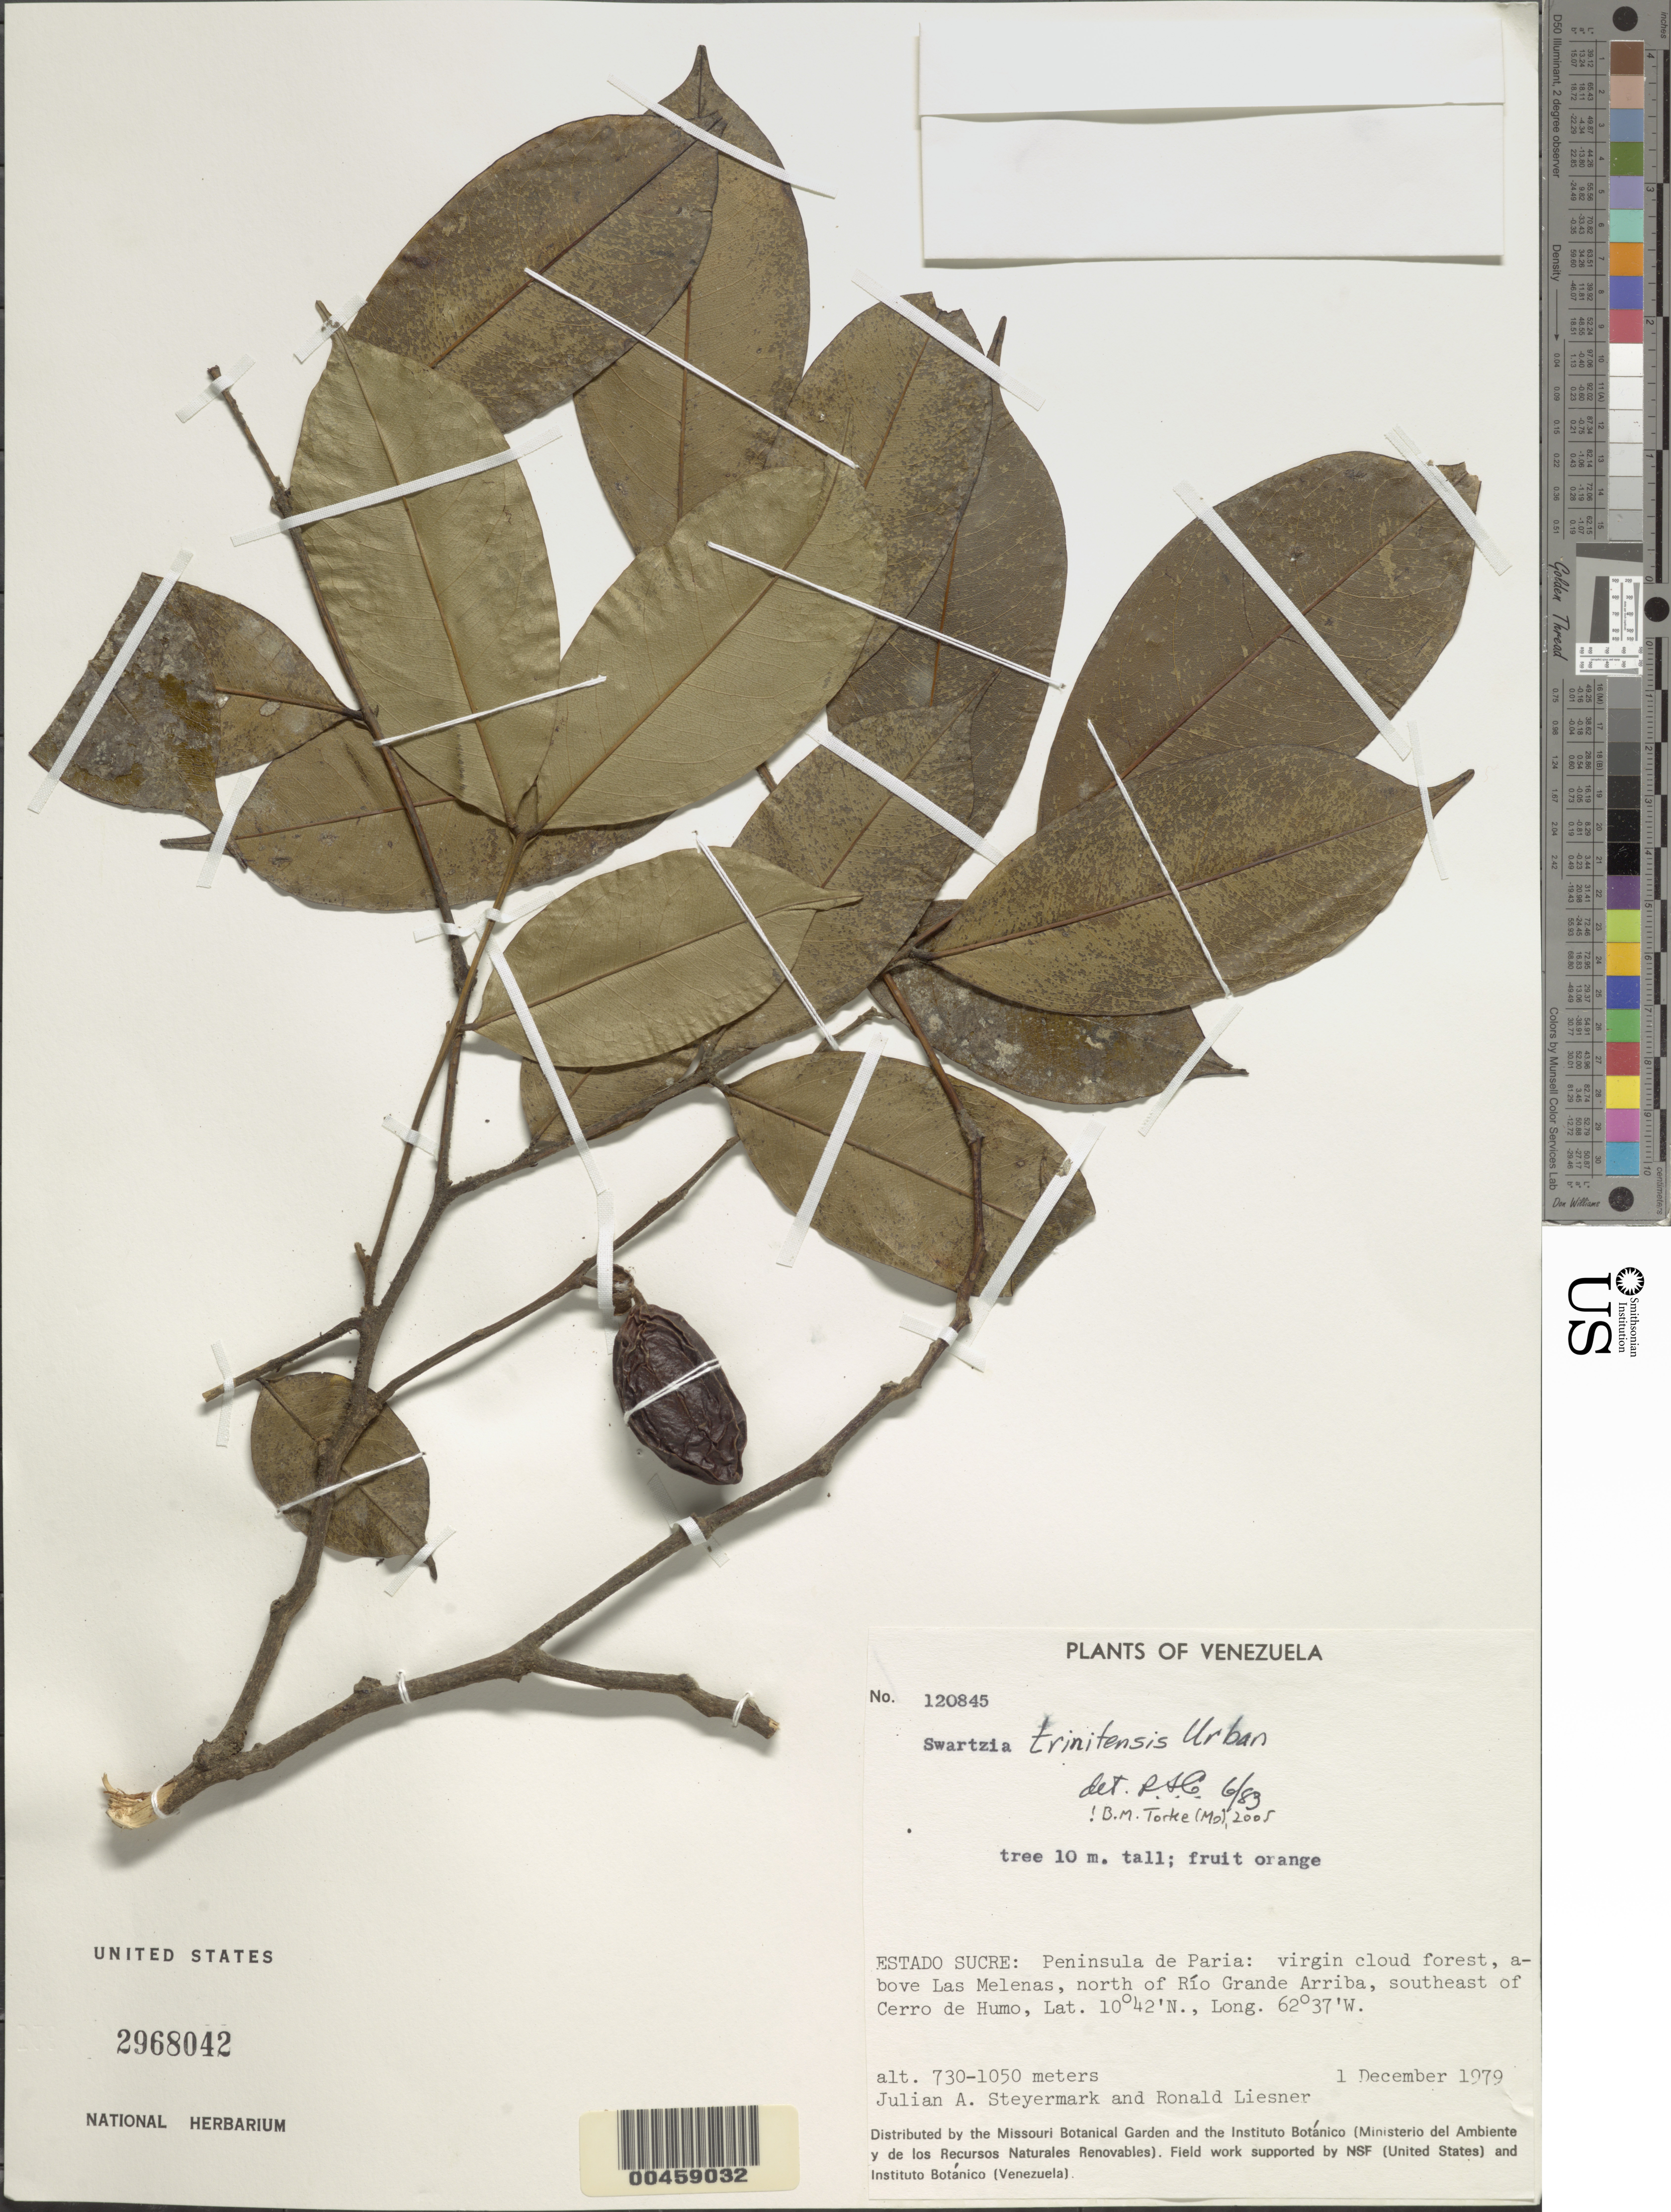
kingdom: Plantae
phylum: Tracheophyta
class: Magnoliopsida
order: Fabales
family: Fabaceae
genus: Swartzia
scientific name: Swartzia trinitensis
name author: Urb.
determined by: Cowan, R. S.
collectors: J. Steyermark & R. L. Liesner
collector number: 120845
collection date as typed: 01 Dec 1979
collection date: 1979-12-01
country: Venezuela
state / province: Sucre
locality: Las melenas, above; n of rio grande arriba; se of cerro de humo; peninsula de paria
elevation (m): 730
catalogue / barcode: US 2968042